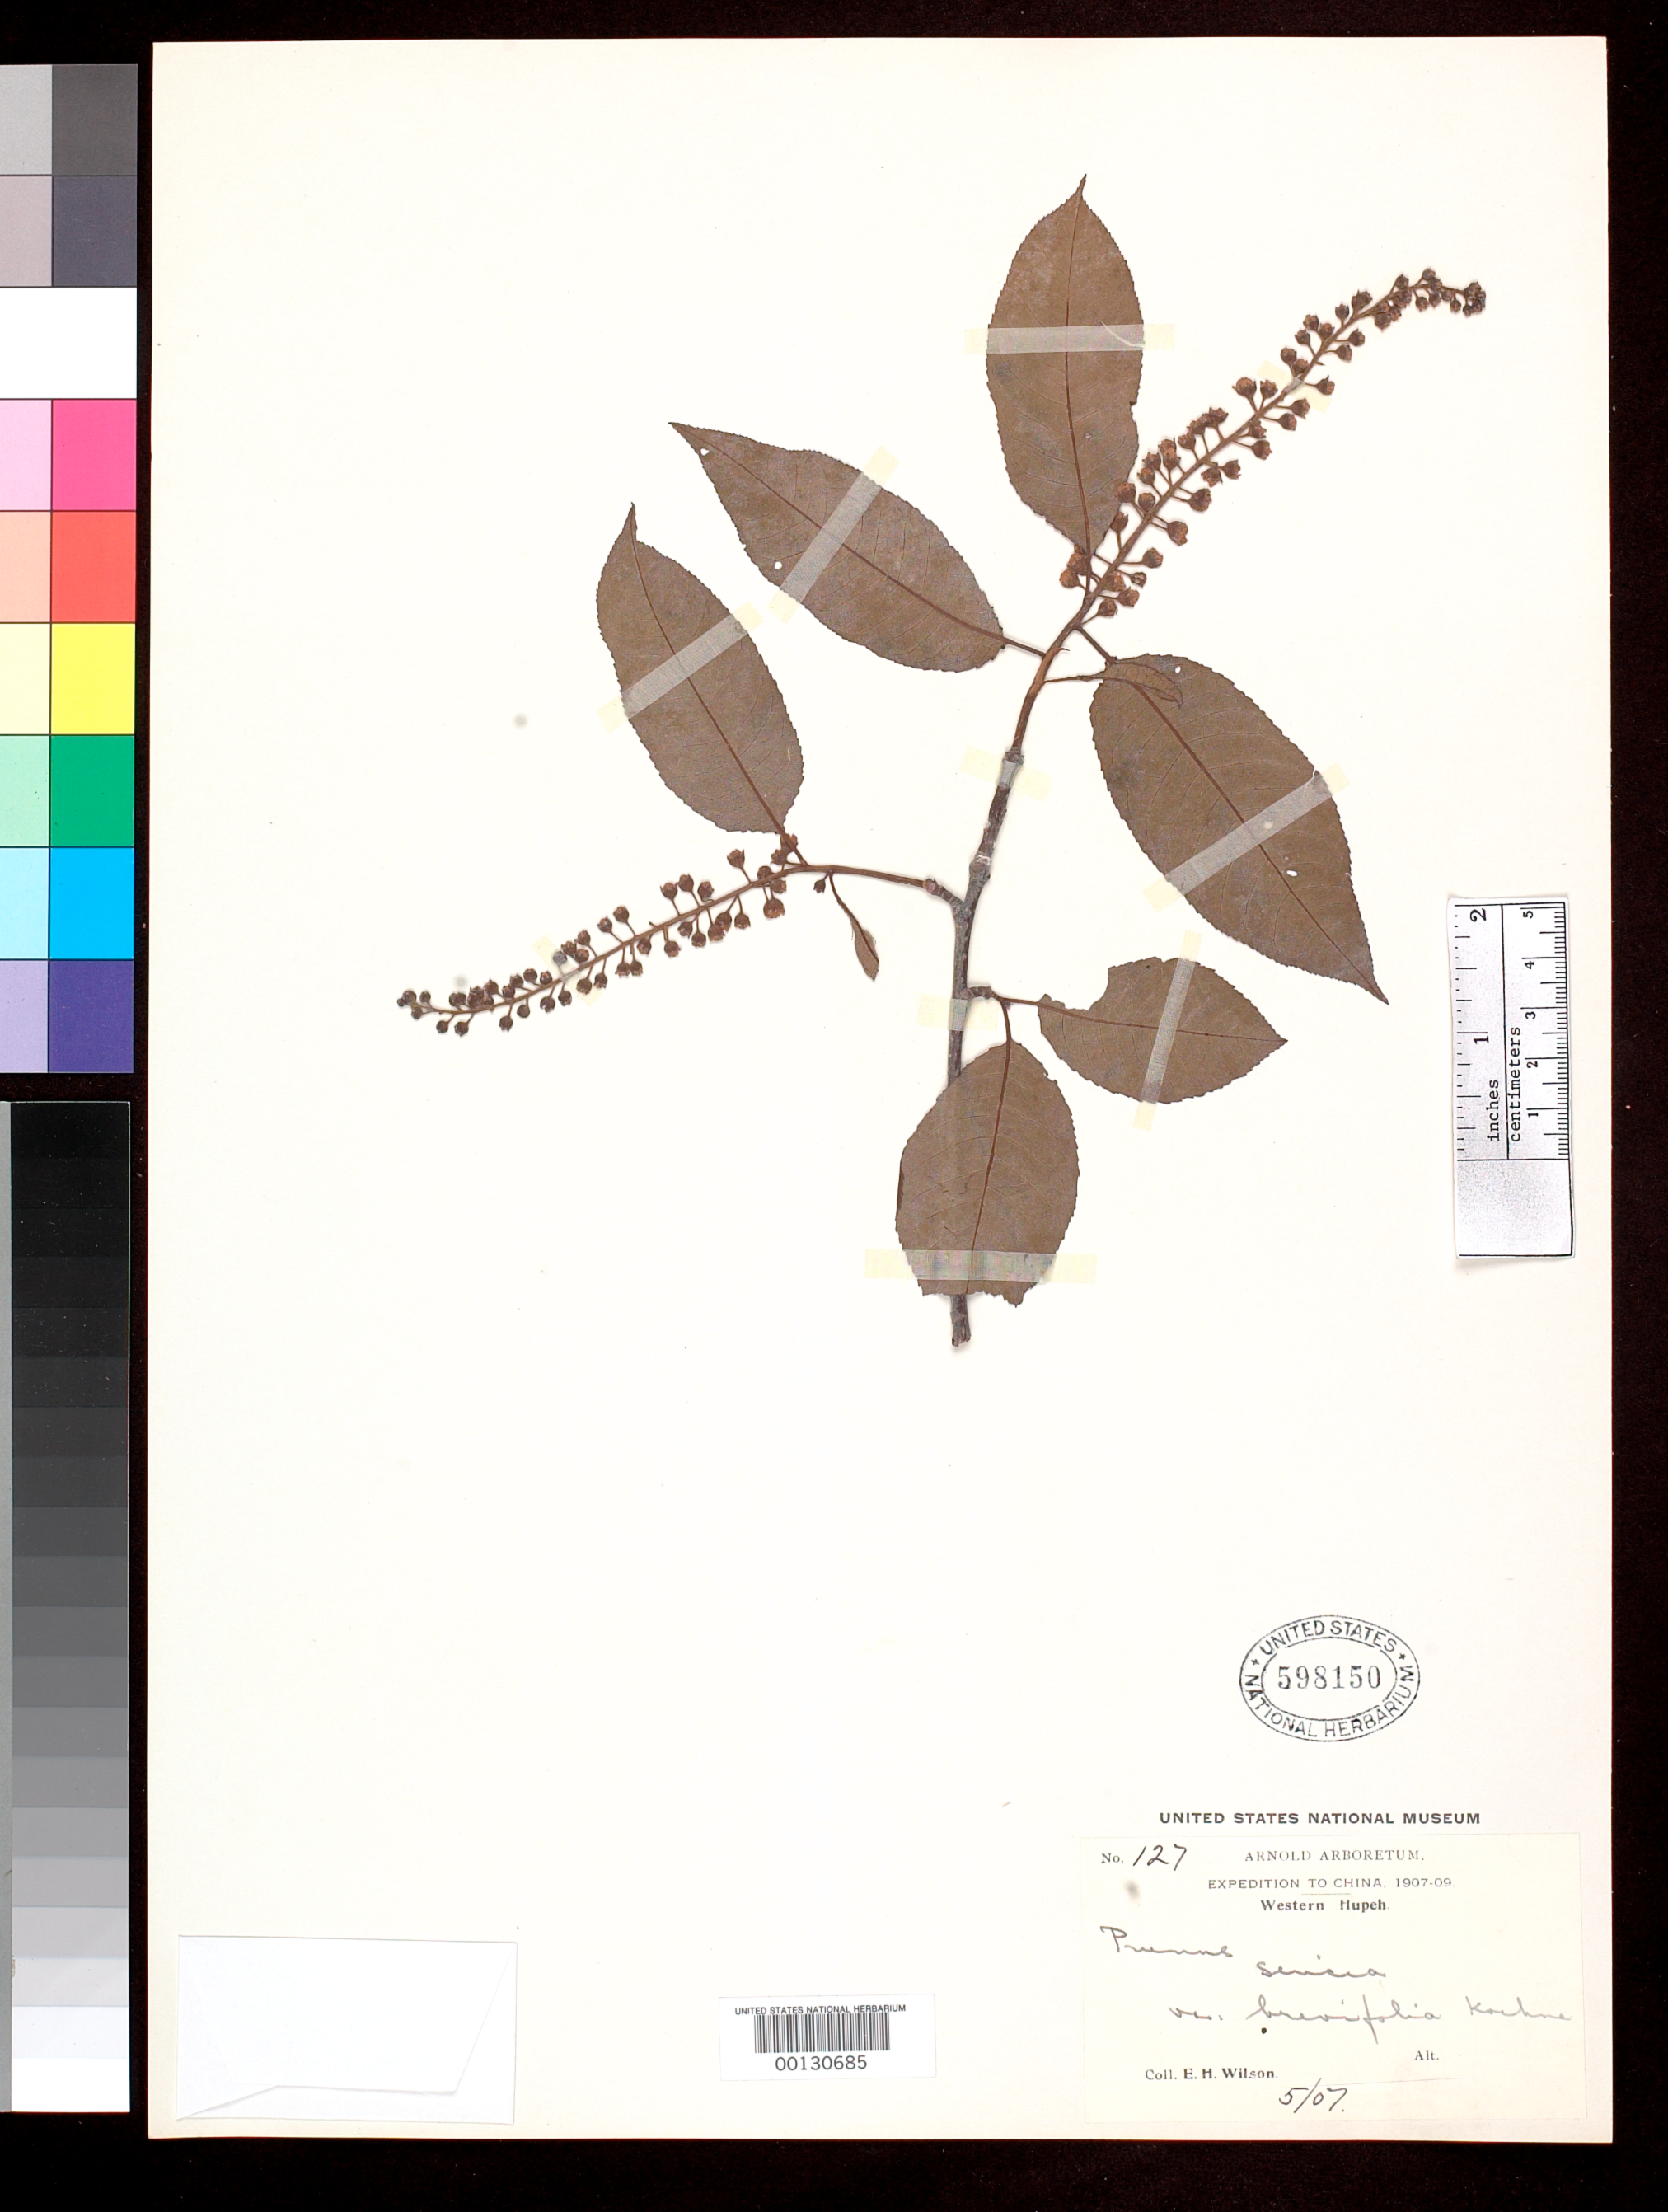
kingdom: Plantae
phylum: Tracheophyta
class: Magnoliopsida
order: Rosales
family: Rosaceae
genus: Prunus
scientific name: Prunus sericea var. brevifolia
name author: Koehne in Sarg.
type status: Isotype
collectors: E. H. Wilson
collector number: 127 (flowering branches)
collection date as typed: May 1907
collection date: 1907-05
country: China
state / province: Hubei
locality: North and south of Ichang.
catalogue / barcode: US 598150